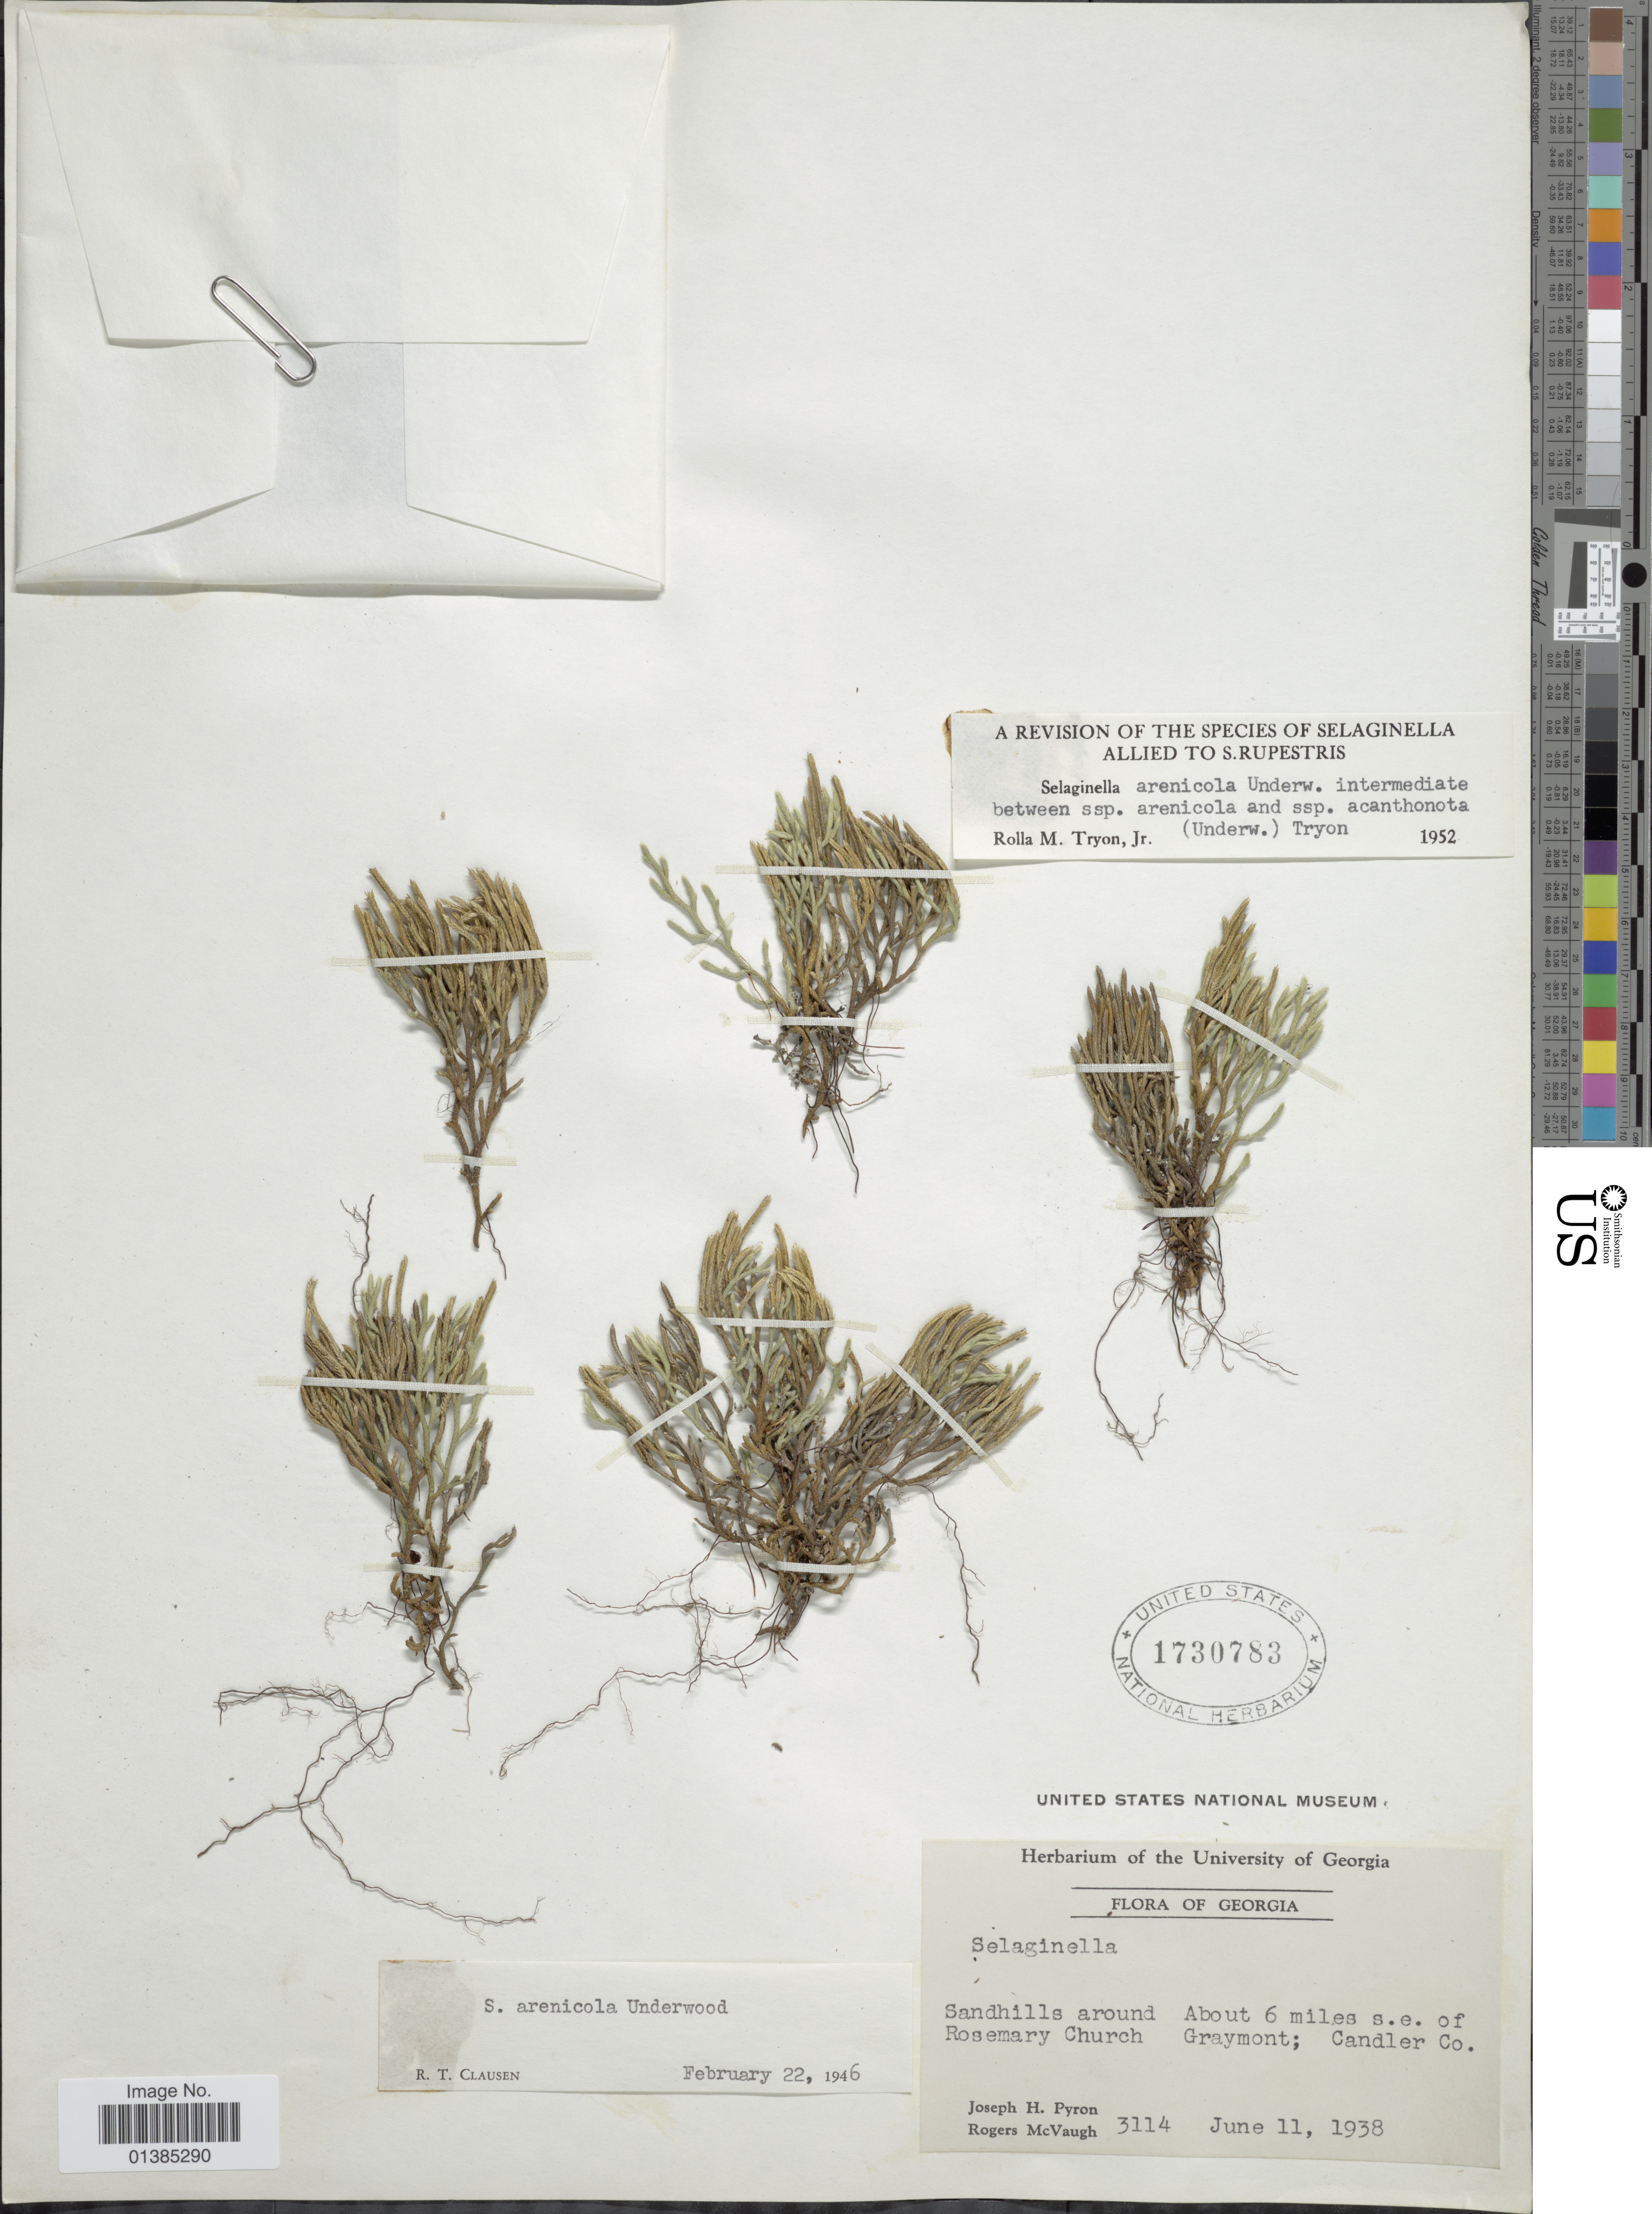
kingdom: Plantae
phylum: Tracheophyta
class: Lycopodiopsida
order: Selaginellales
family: Selaginellaceae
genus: Selaginella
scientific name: Selaginella arenicola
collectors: J. H. Pyron & R. McVaugh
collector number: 3114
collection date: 1938-06-11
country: United States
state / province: Georgia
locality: Sandhills around Rosemary Church. About 6 miles s.e. of Graymont; Candler Co.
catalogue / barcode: US 1730783